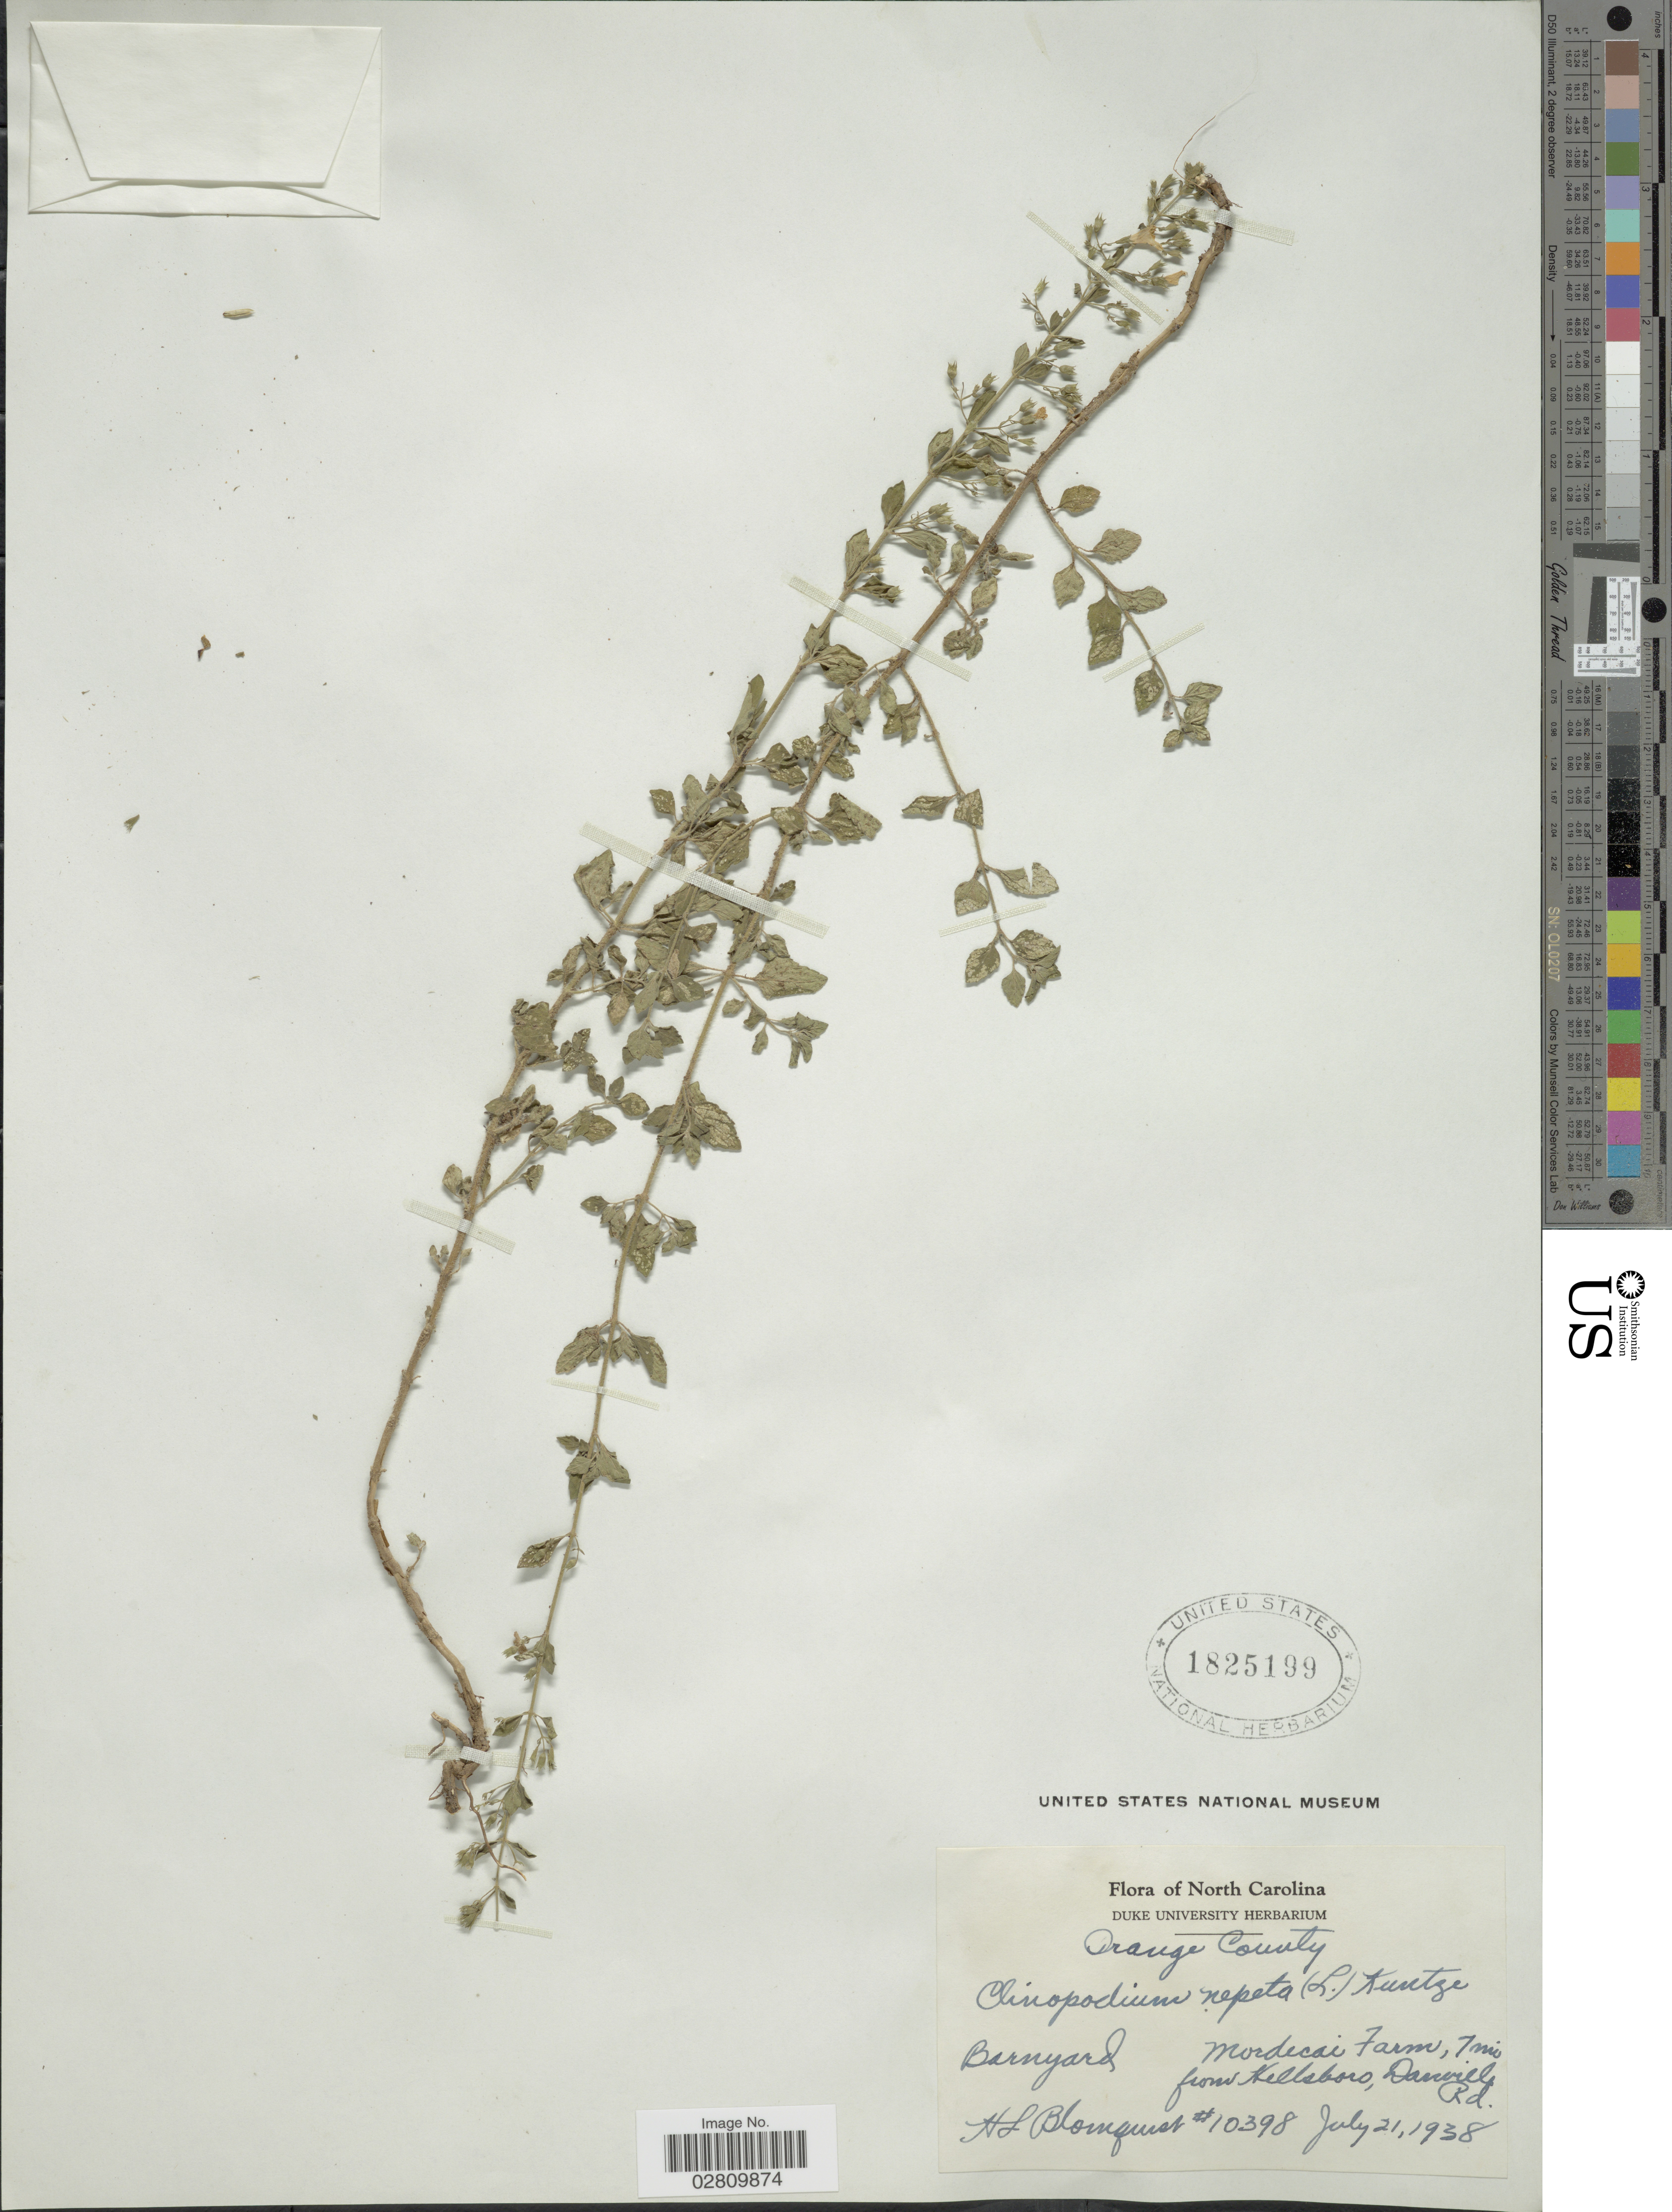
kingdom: Plantae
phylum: Tracheophyta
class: Magnoliopsida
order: Lamiales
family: Lamiaceae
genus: Clinopodium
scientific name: Clinopodium nepeta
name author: (L.) Kuntze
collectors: H. Blomquist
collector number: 10398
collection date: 1938-07-21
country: United States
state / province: North Carolina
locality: Orange County. Barnyard. Mordecai Farm, 7 mi from Hellsboro, Danville Rd.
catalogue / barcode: US 1825199